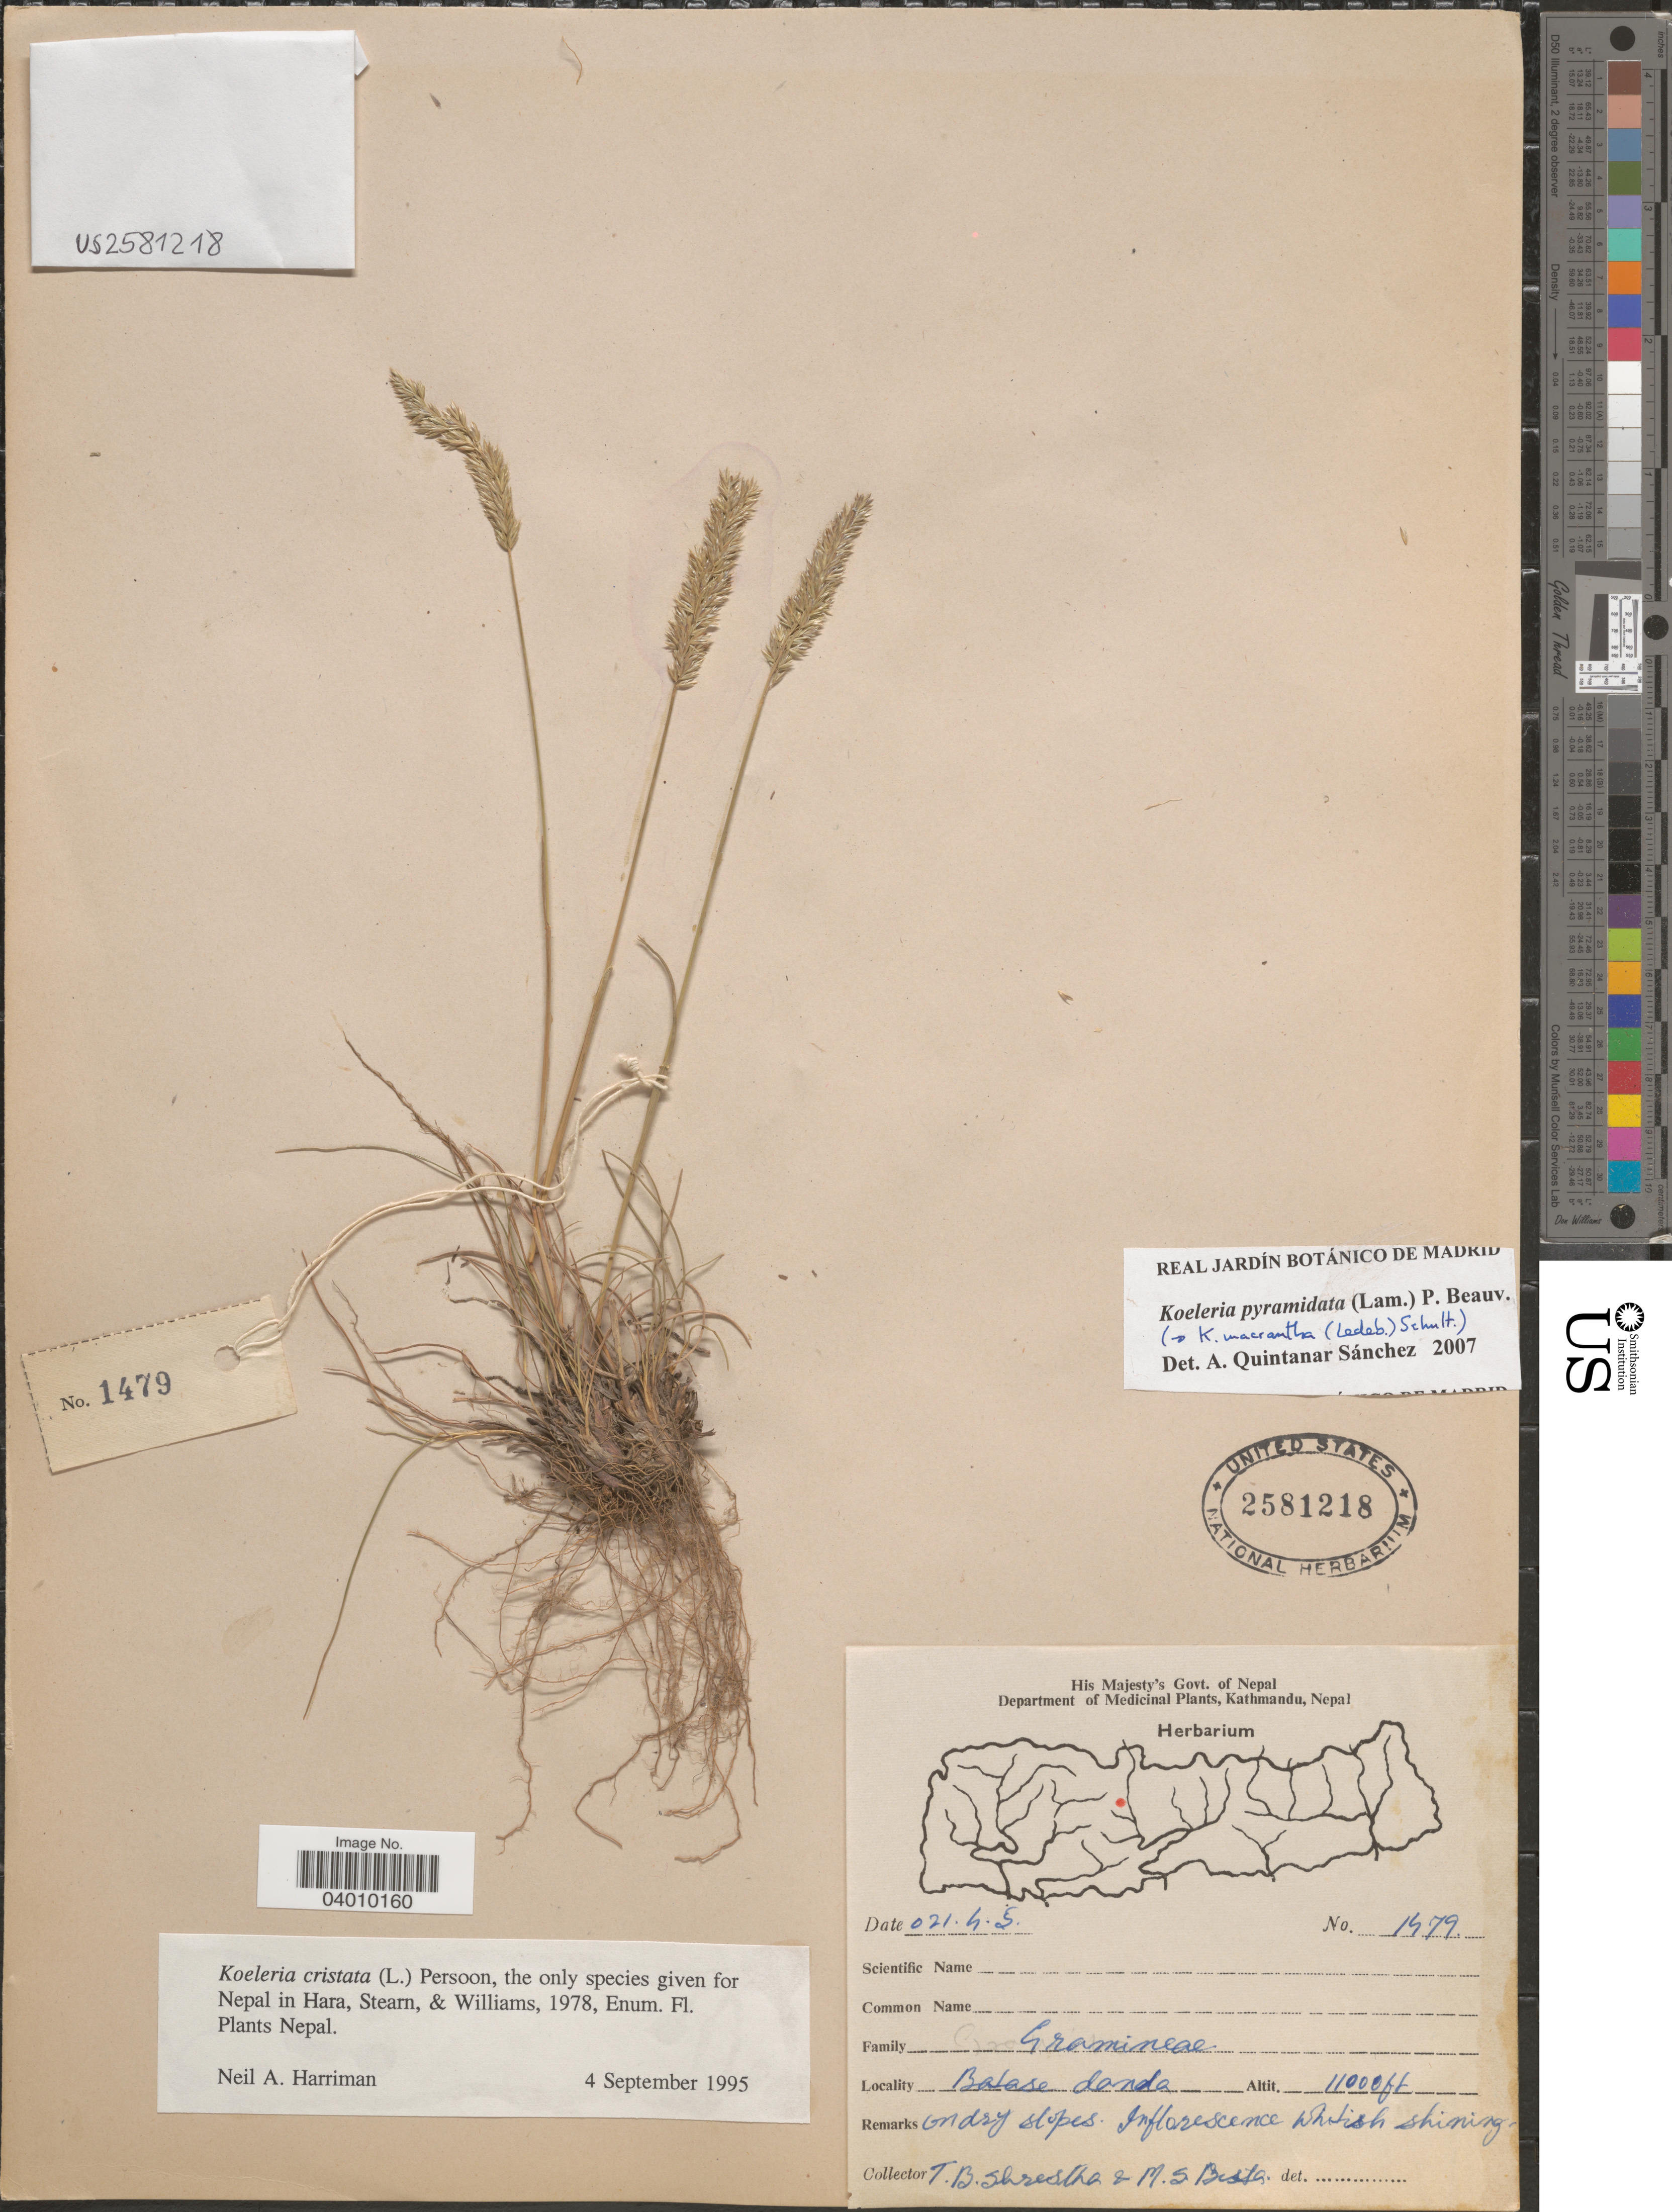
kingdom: Plantae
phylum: Tracheophyta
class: Liliopsida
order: Poales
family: Poaceae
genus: Koeleria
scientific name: Koeleria pyramidata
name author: (Lam.) P. Beauv.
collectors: T. B. Shrestha & M. Bista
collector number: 1479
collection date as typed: Transcribed d/m/y: 5/4/21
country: Nepal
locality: Balase donda.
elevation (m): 3353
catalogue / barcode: US 2581218